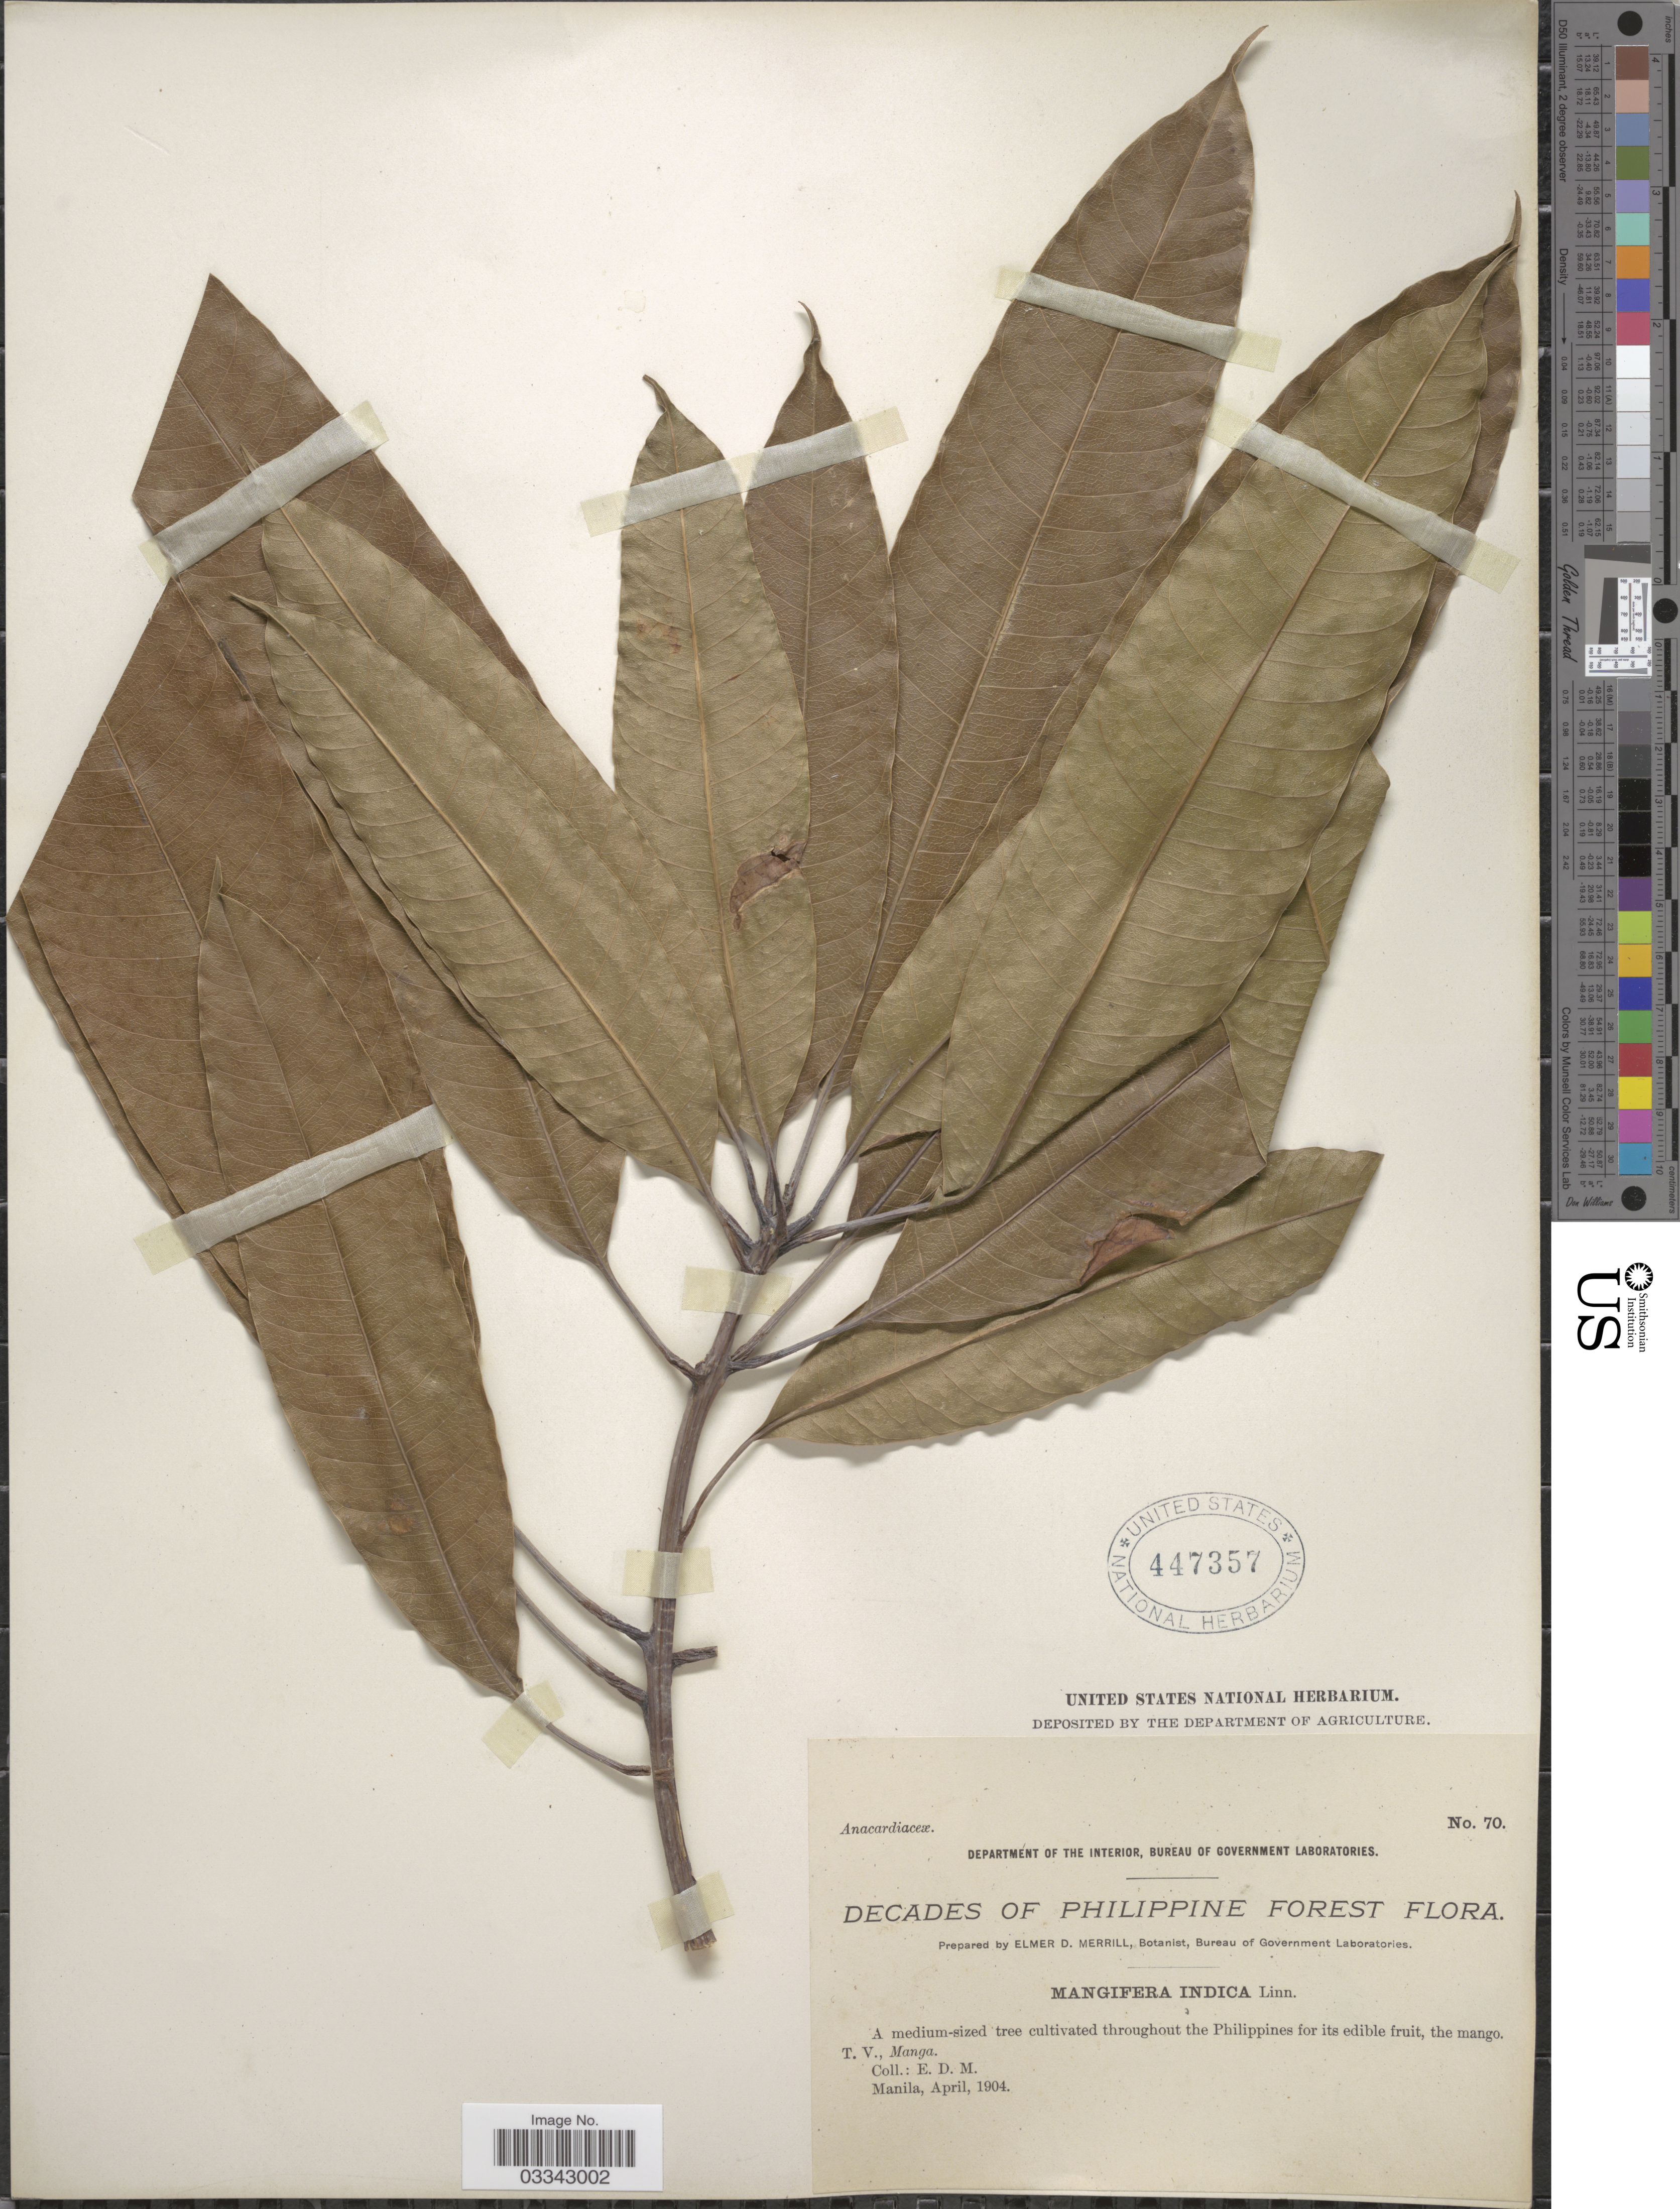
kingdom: Plantae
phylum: Tracheophyta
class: Magnoliopsida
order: Sapindales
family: Anacardiaceae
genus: Mangifera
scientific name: Mangifera indica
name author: L.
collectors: E. D. Merrill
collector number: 70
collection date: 1904-04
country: Philippines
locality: Manila.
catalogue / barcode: US 447357